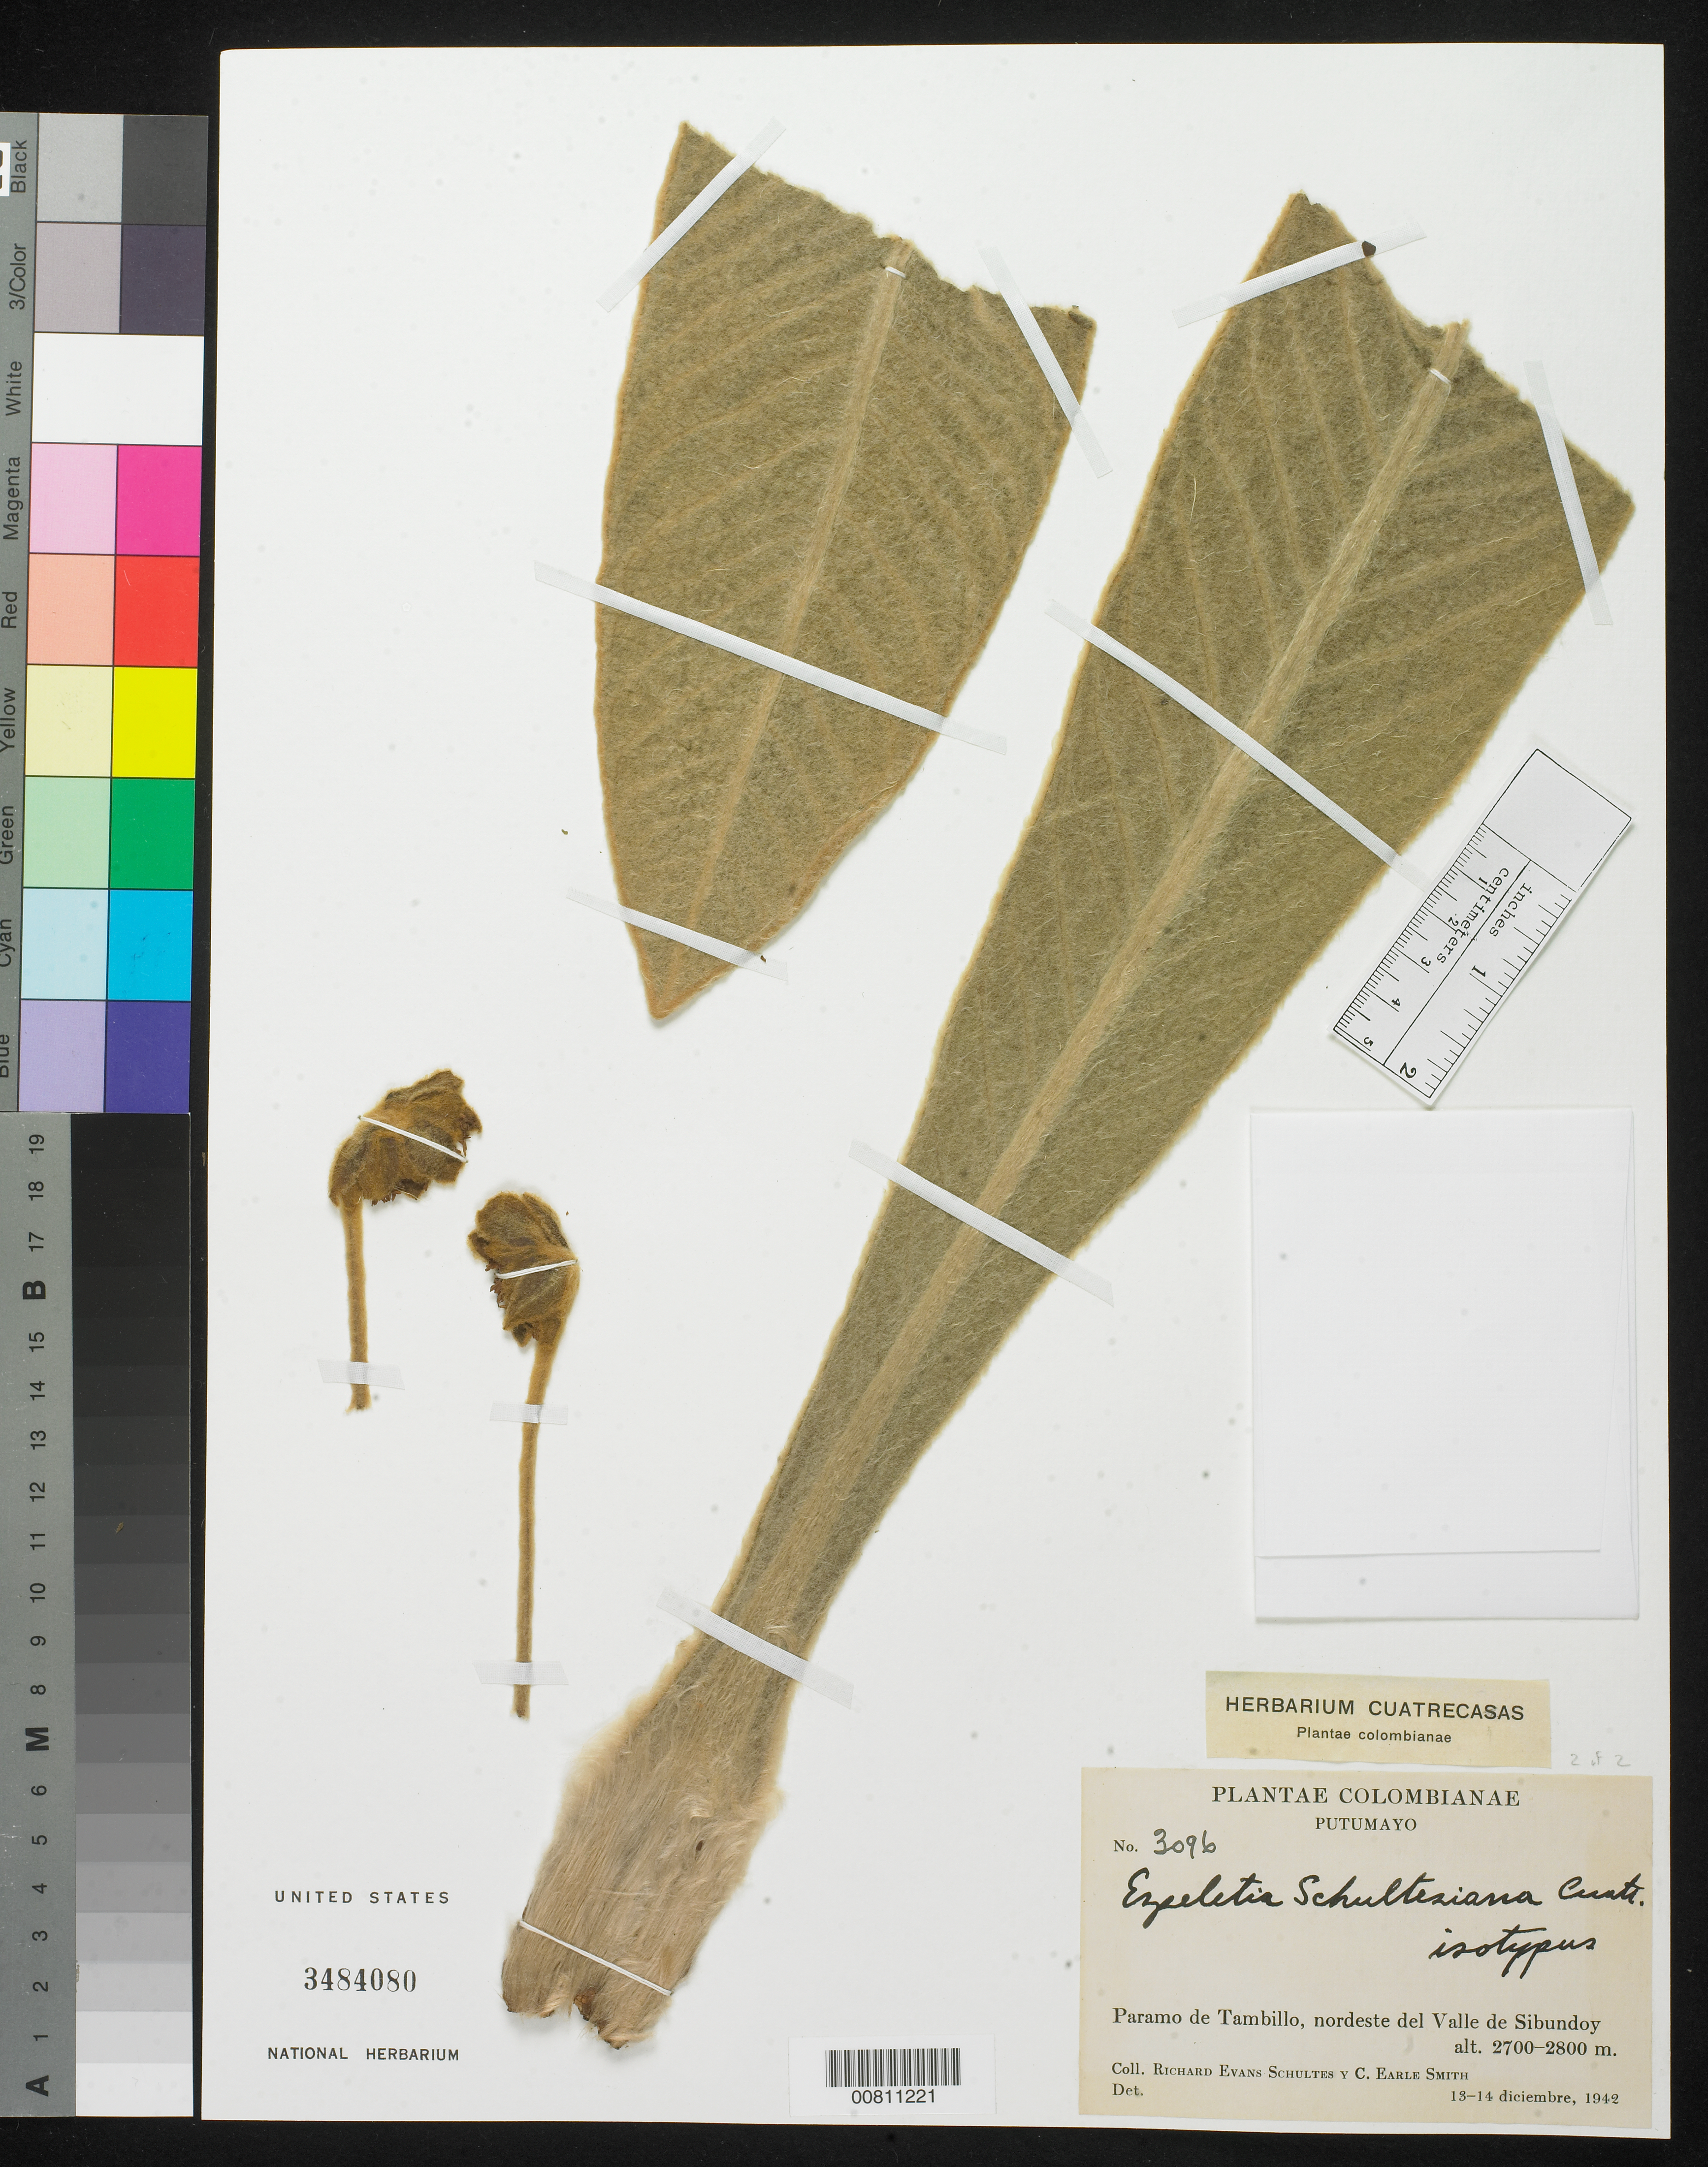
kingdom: Plantae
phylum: Tracheophyta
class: Magnoliopsida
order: Asterales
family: Asteraceae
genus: Espeletia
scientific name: Espeletia schultesiana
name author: Cuatrec.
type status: Possible Isotype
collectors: R. E. Schultes & C. E. Smith Jr.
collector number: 3096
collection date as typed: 13 Dec 1942 to 14 Dec 1942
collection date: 1942-12-13/1942-12-14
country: Colombia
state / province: Putumayo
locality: Paramo de Tambillo, nordeste del Valle de Sibundoy.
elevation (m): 2700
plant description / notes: Annotated as "isotypus" but collection date (1942) does not match holotype (COL, 1941); other label data match, label error?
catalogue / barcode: US 3484080